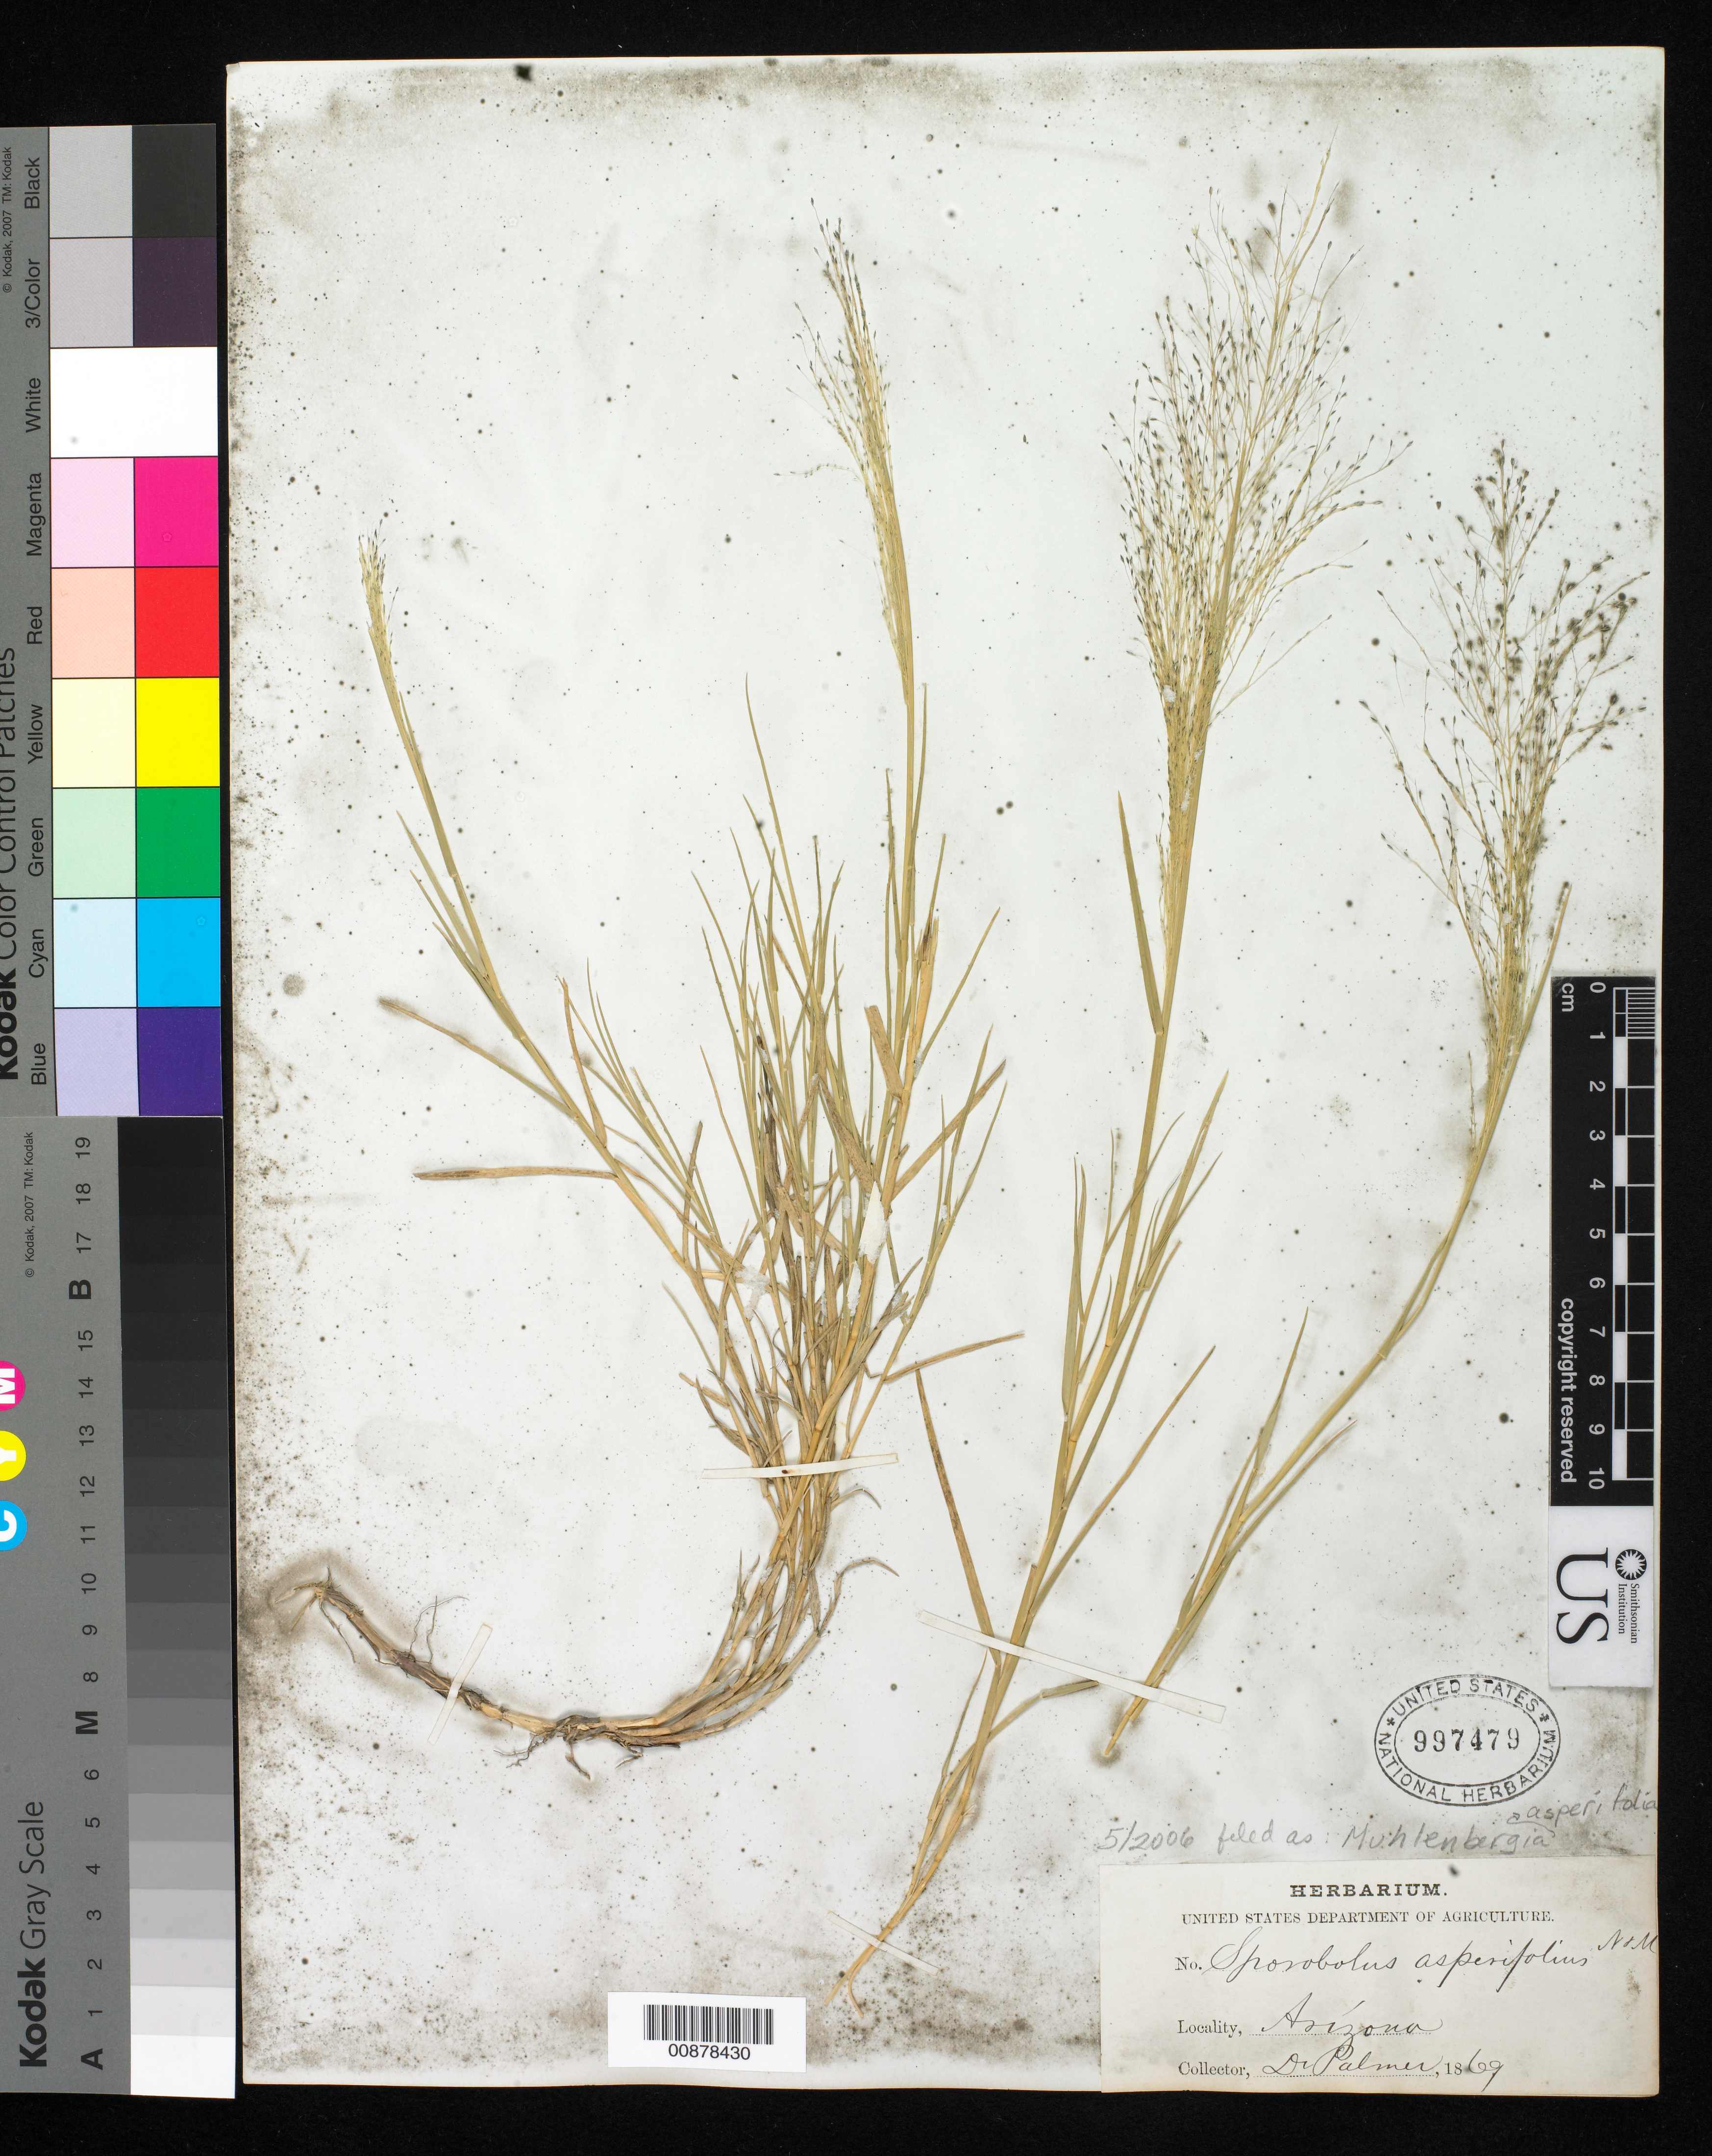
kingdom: Plantae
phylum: Tracheophyta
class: Liliopsida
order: Poales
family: Poaceae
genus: Muhlenbergia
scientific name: Muhlenbergia asperifolia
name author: (Nees & Meyen ex Trin.) Parodi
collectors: E. Palmer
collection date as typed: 1869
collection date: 1869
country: United States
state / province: Arizona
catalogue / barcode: US 997479